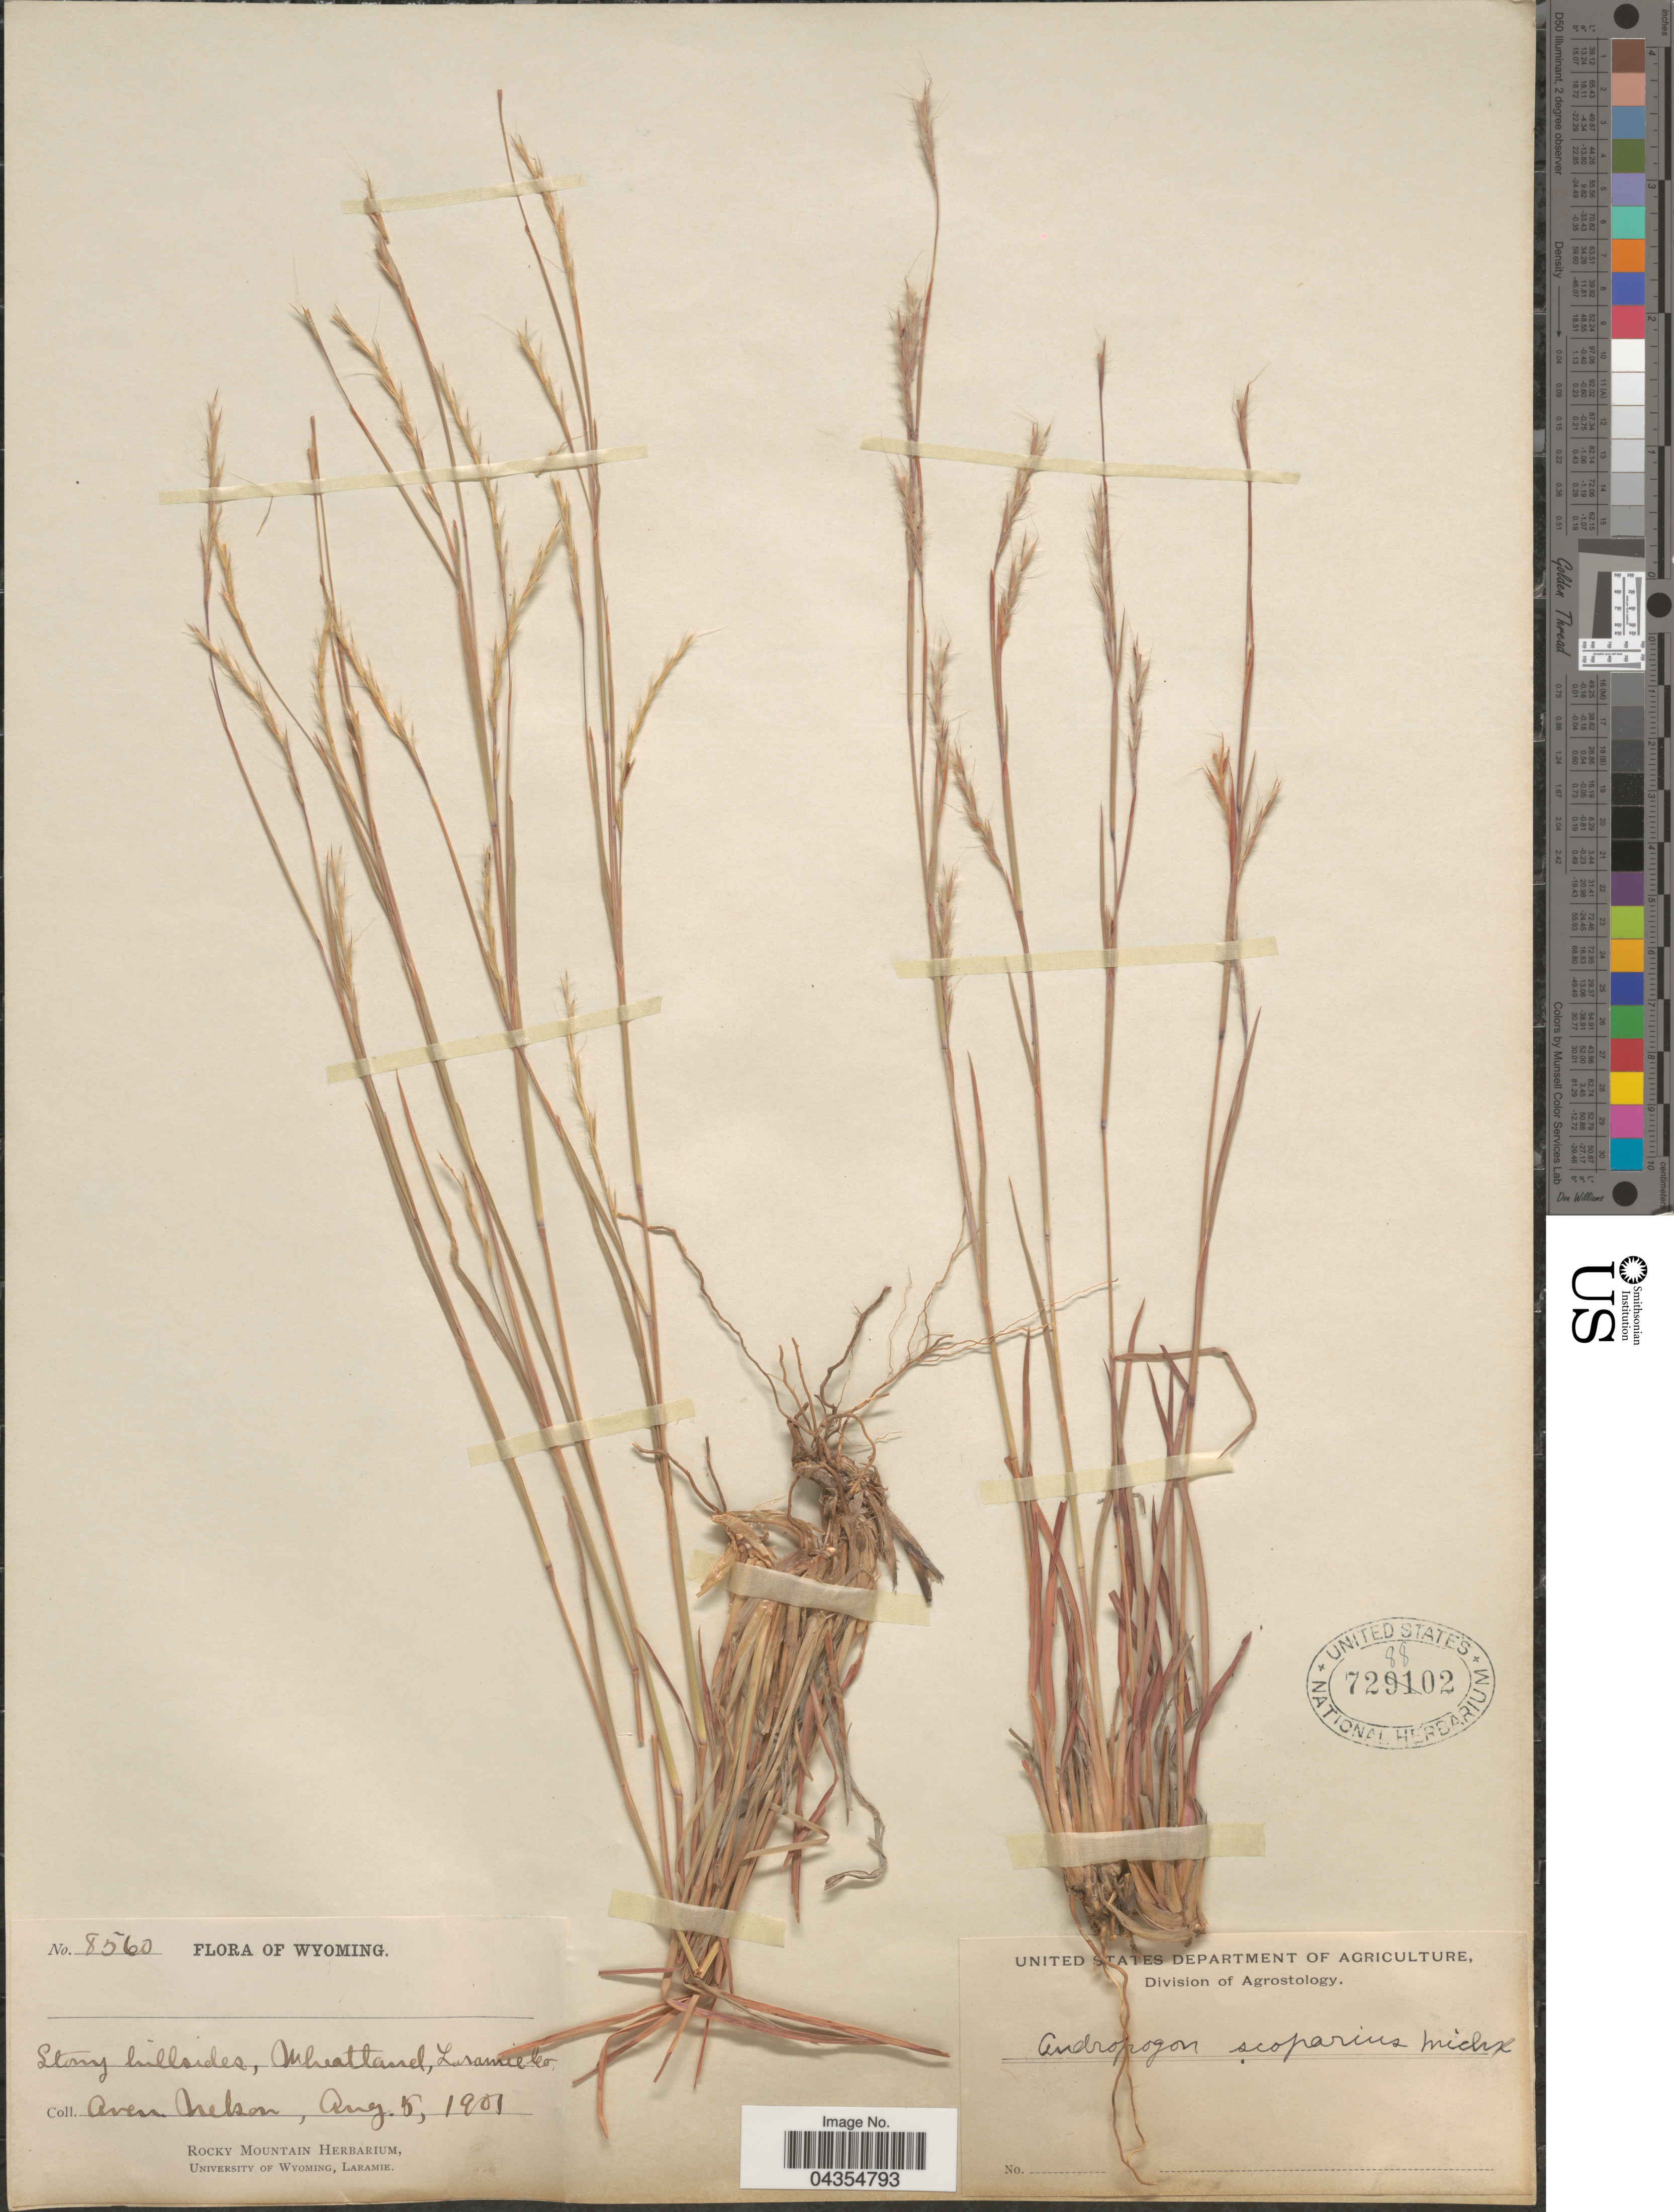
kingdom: Plantae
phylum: Tracheophyta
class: Liliopsida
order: Poales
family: Poaceae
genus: Schizachyrium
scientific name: Schizachyrium sanguineum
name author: (Retz.) Alston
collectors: A. Nelson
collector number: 8560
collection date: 1901-08-05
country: United States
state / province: Wyoming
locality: Stony hillsides, Wheatland, Laramie Co.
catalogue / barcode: US 728802